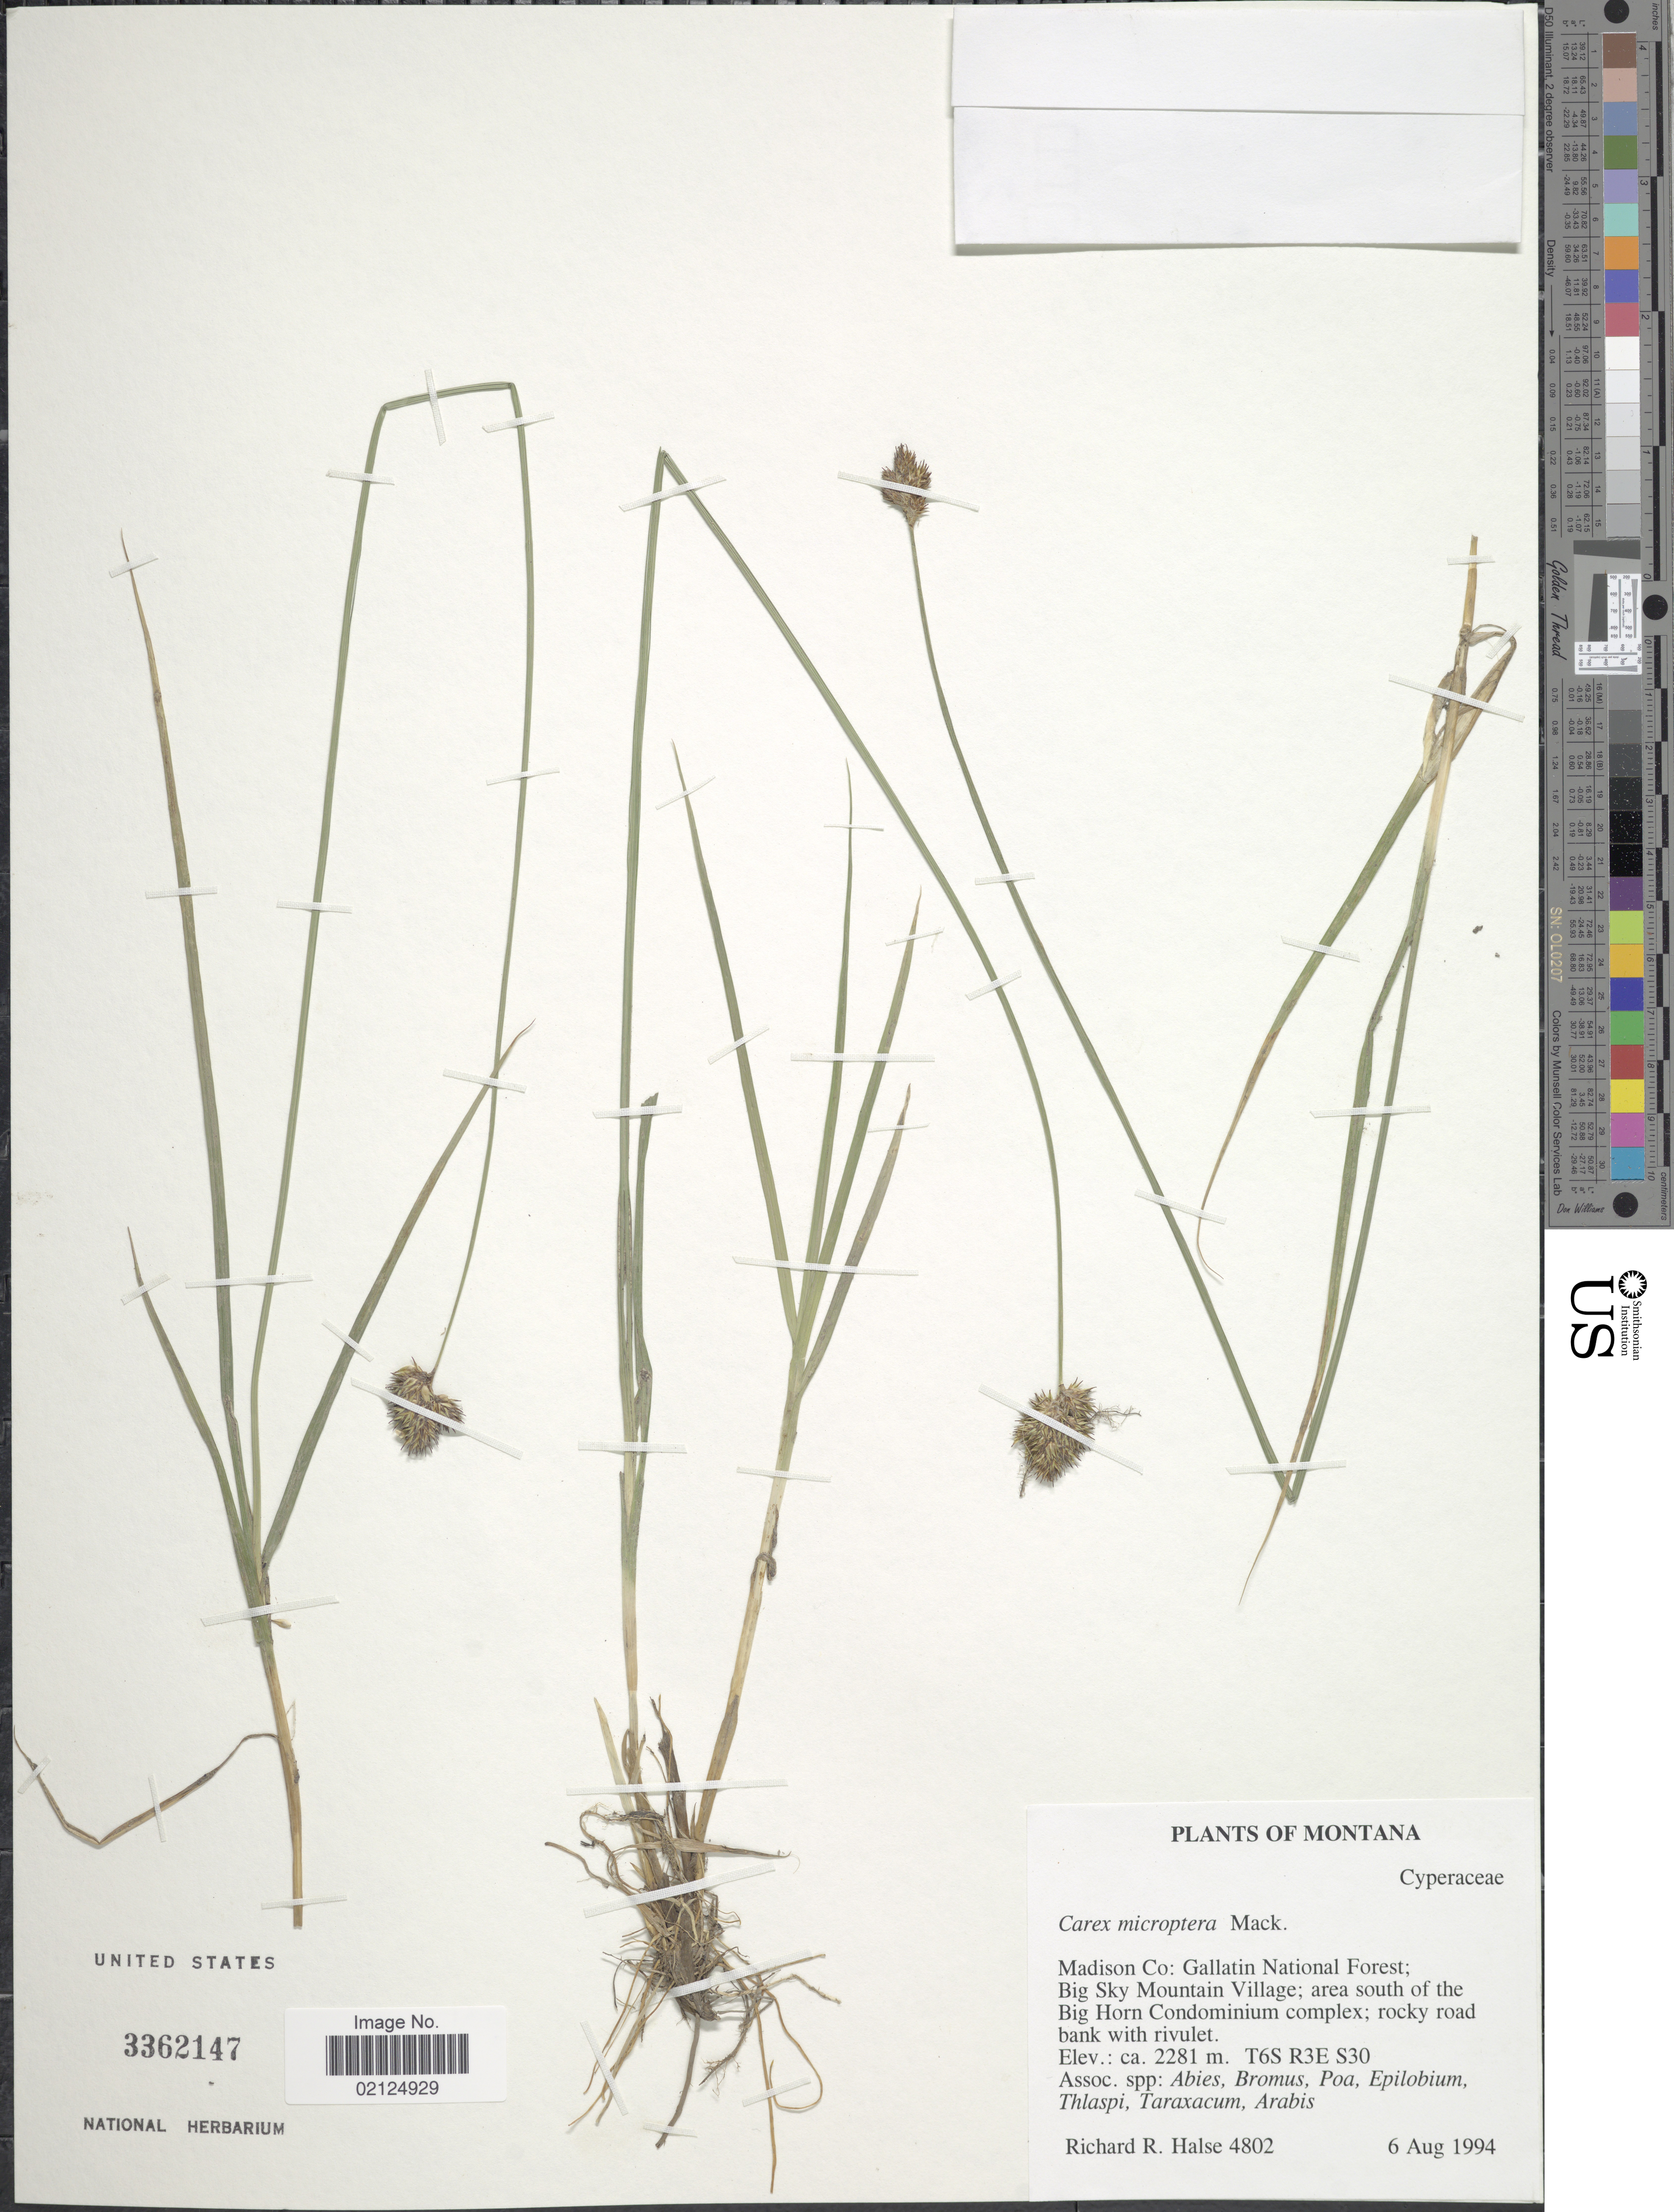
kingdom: Plantae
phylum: Tracheophyta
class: Liliopsida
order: Poales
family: Cyperaceae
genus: Carex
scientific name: Carex microptera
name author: Mack.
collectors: R. Halse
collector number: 4802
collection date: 1994-08-06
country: United States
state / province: Montana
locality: Madison Co: Gallatin National Forest; Big Sky Mountain Village; area south of the big orn Condominium complex. T 6 S R3E S30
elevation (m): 2281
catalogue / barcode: US 3362147